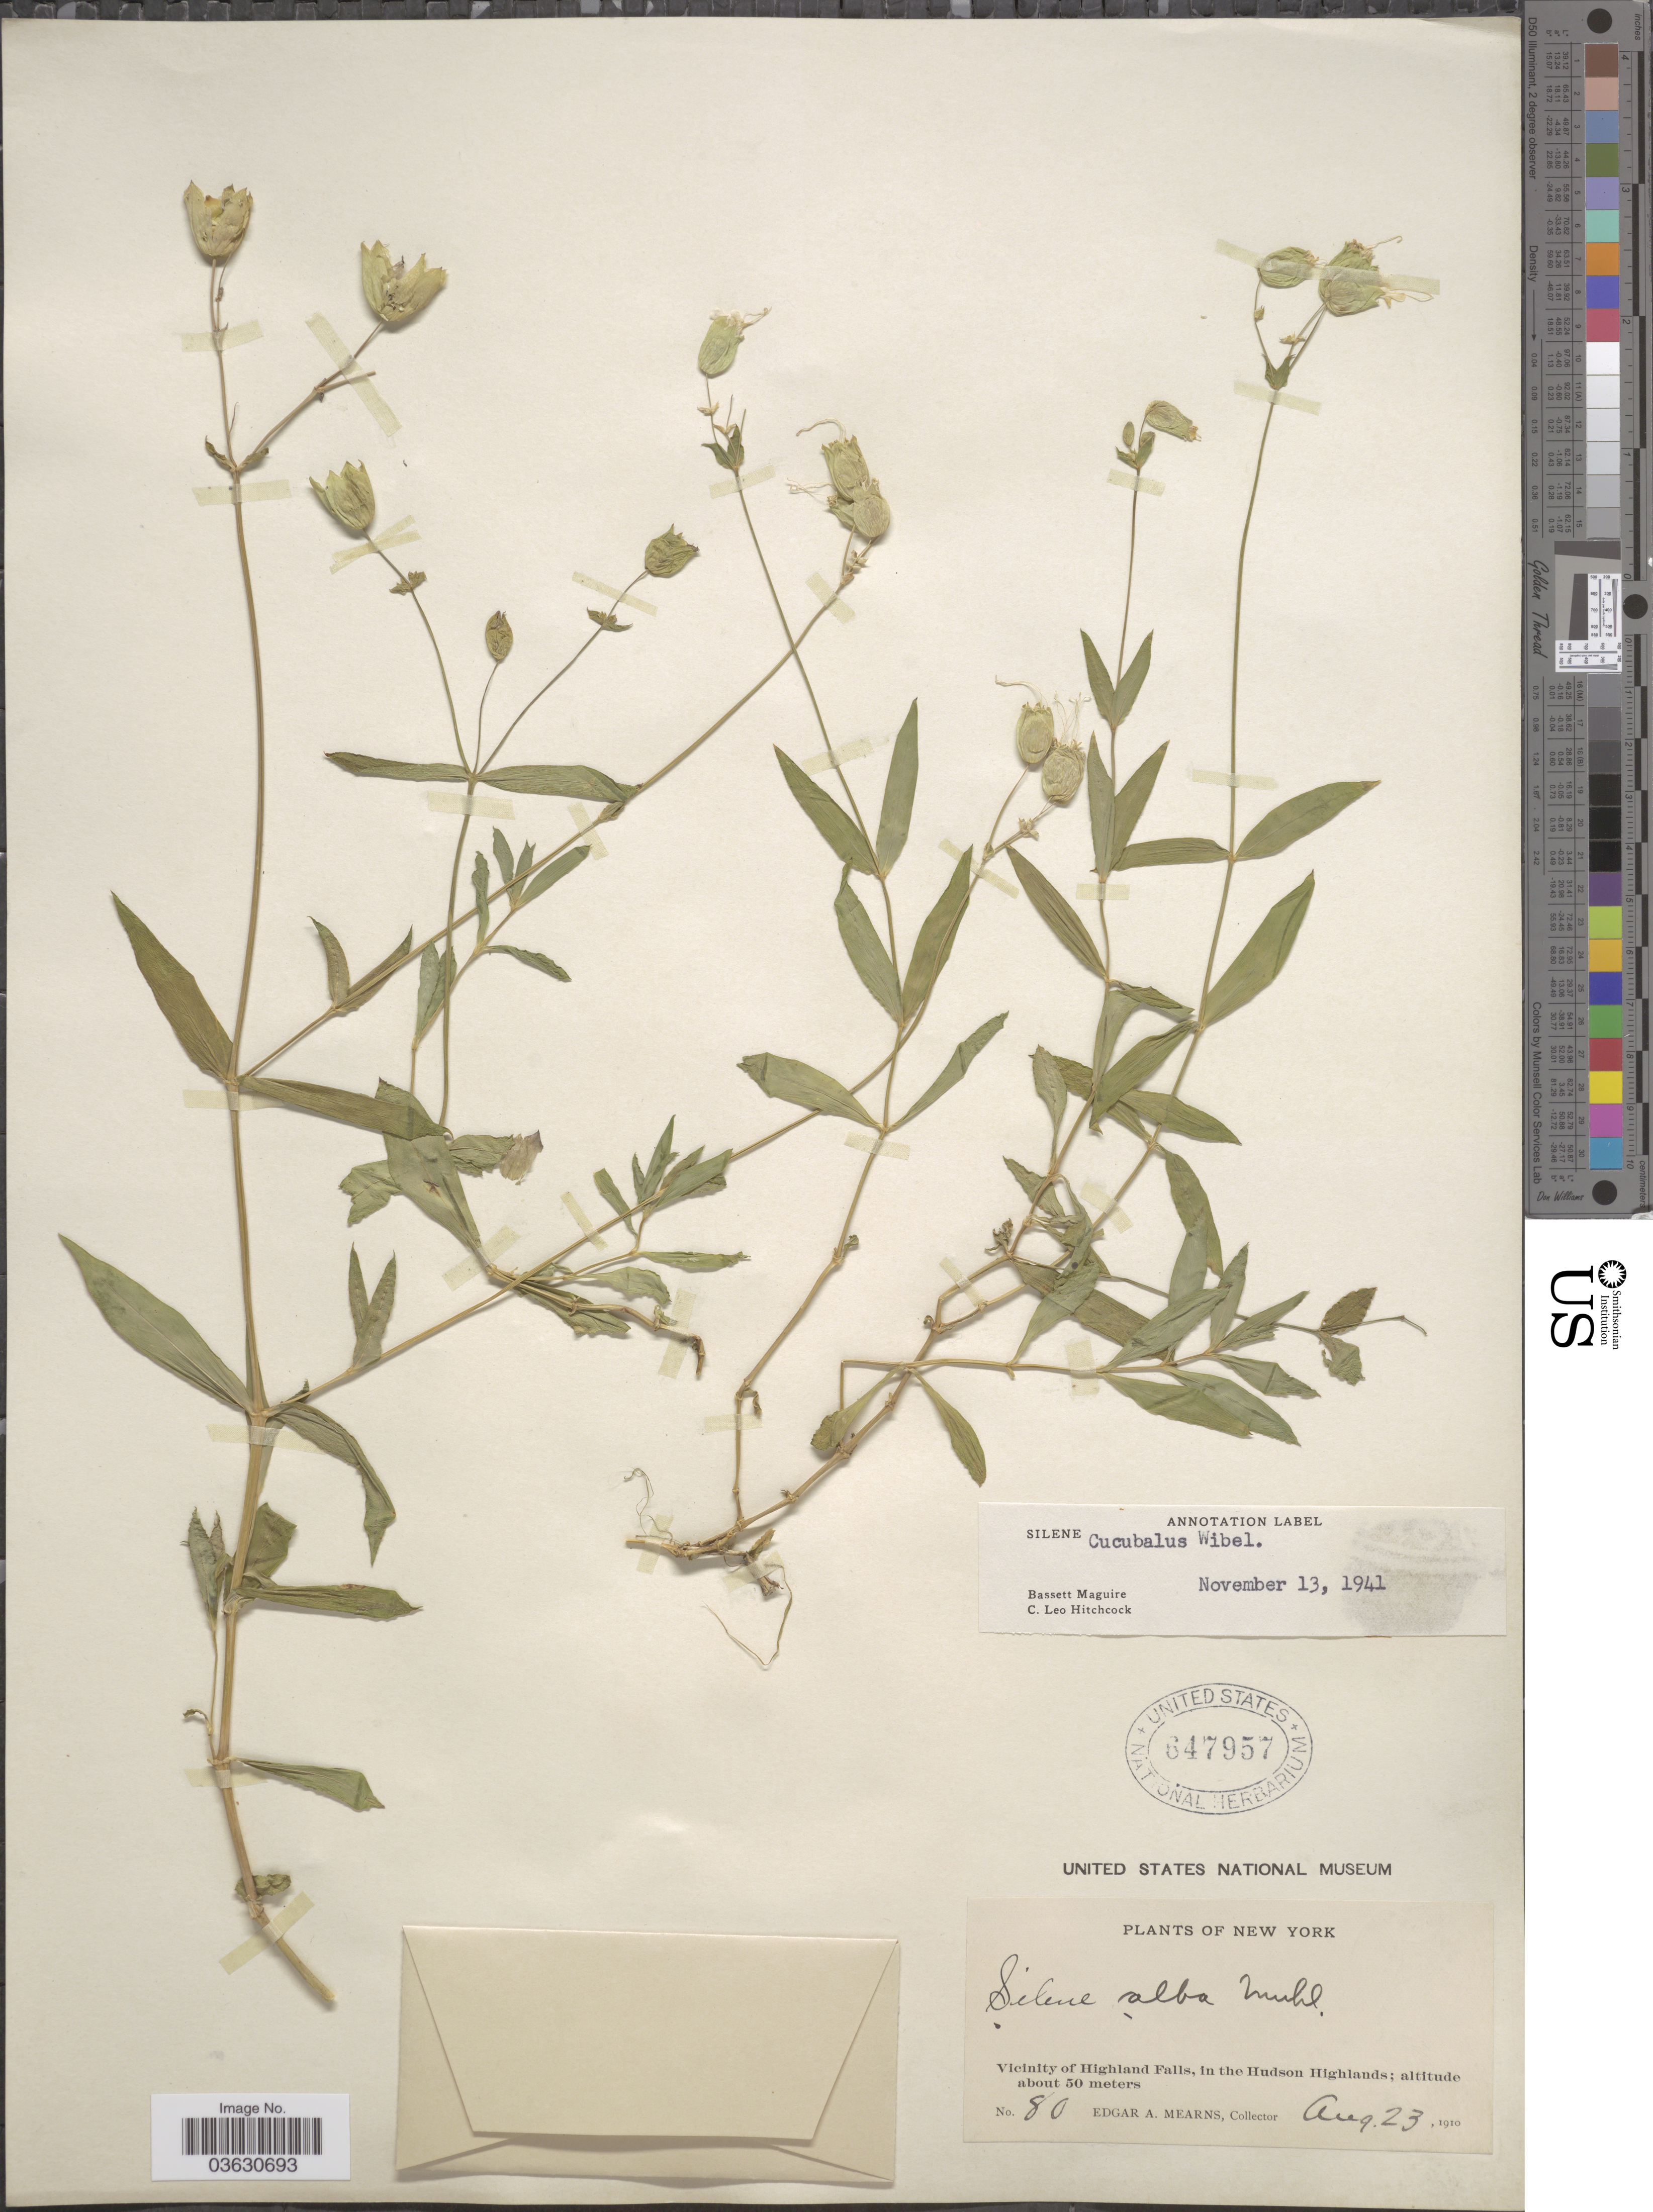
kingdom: Plantae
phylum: Tracheophyta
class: Magnoliopsida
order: Caryophyllales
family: Caryophyllaceae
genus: Silene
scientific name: Silene cucubalus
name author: L.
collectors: E. A. Mearns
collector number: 80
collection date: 1910-08-23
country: United States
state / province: New York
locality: Vicinity of Highland Falls, in the Hudson Highlands.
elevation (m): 50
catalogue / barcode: US 647957